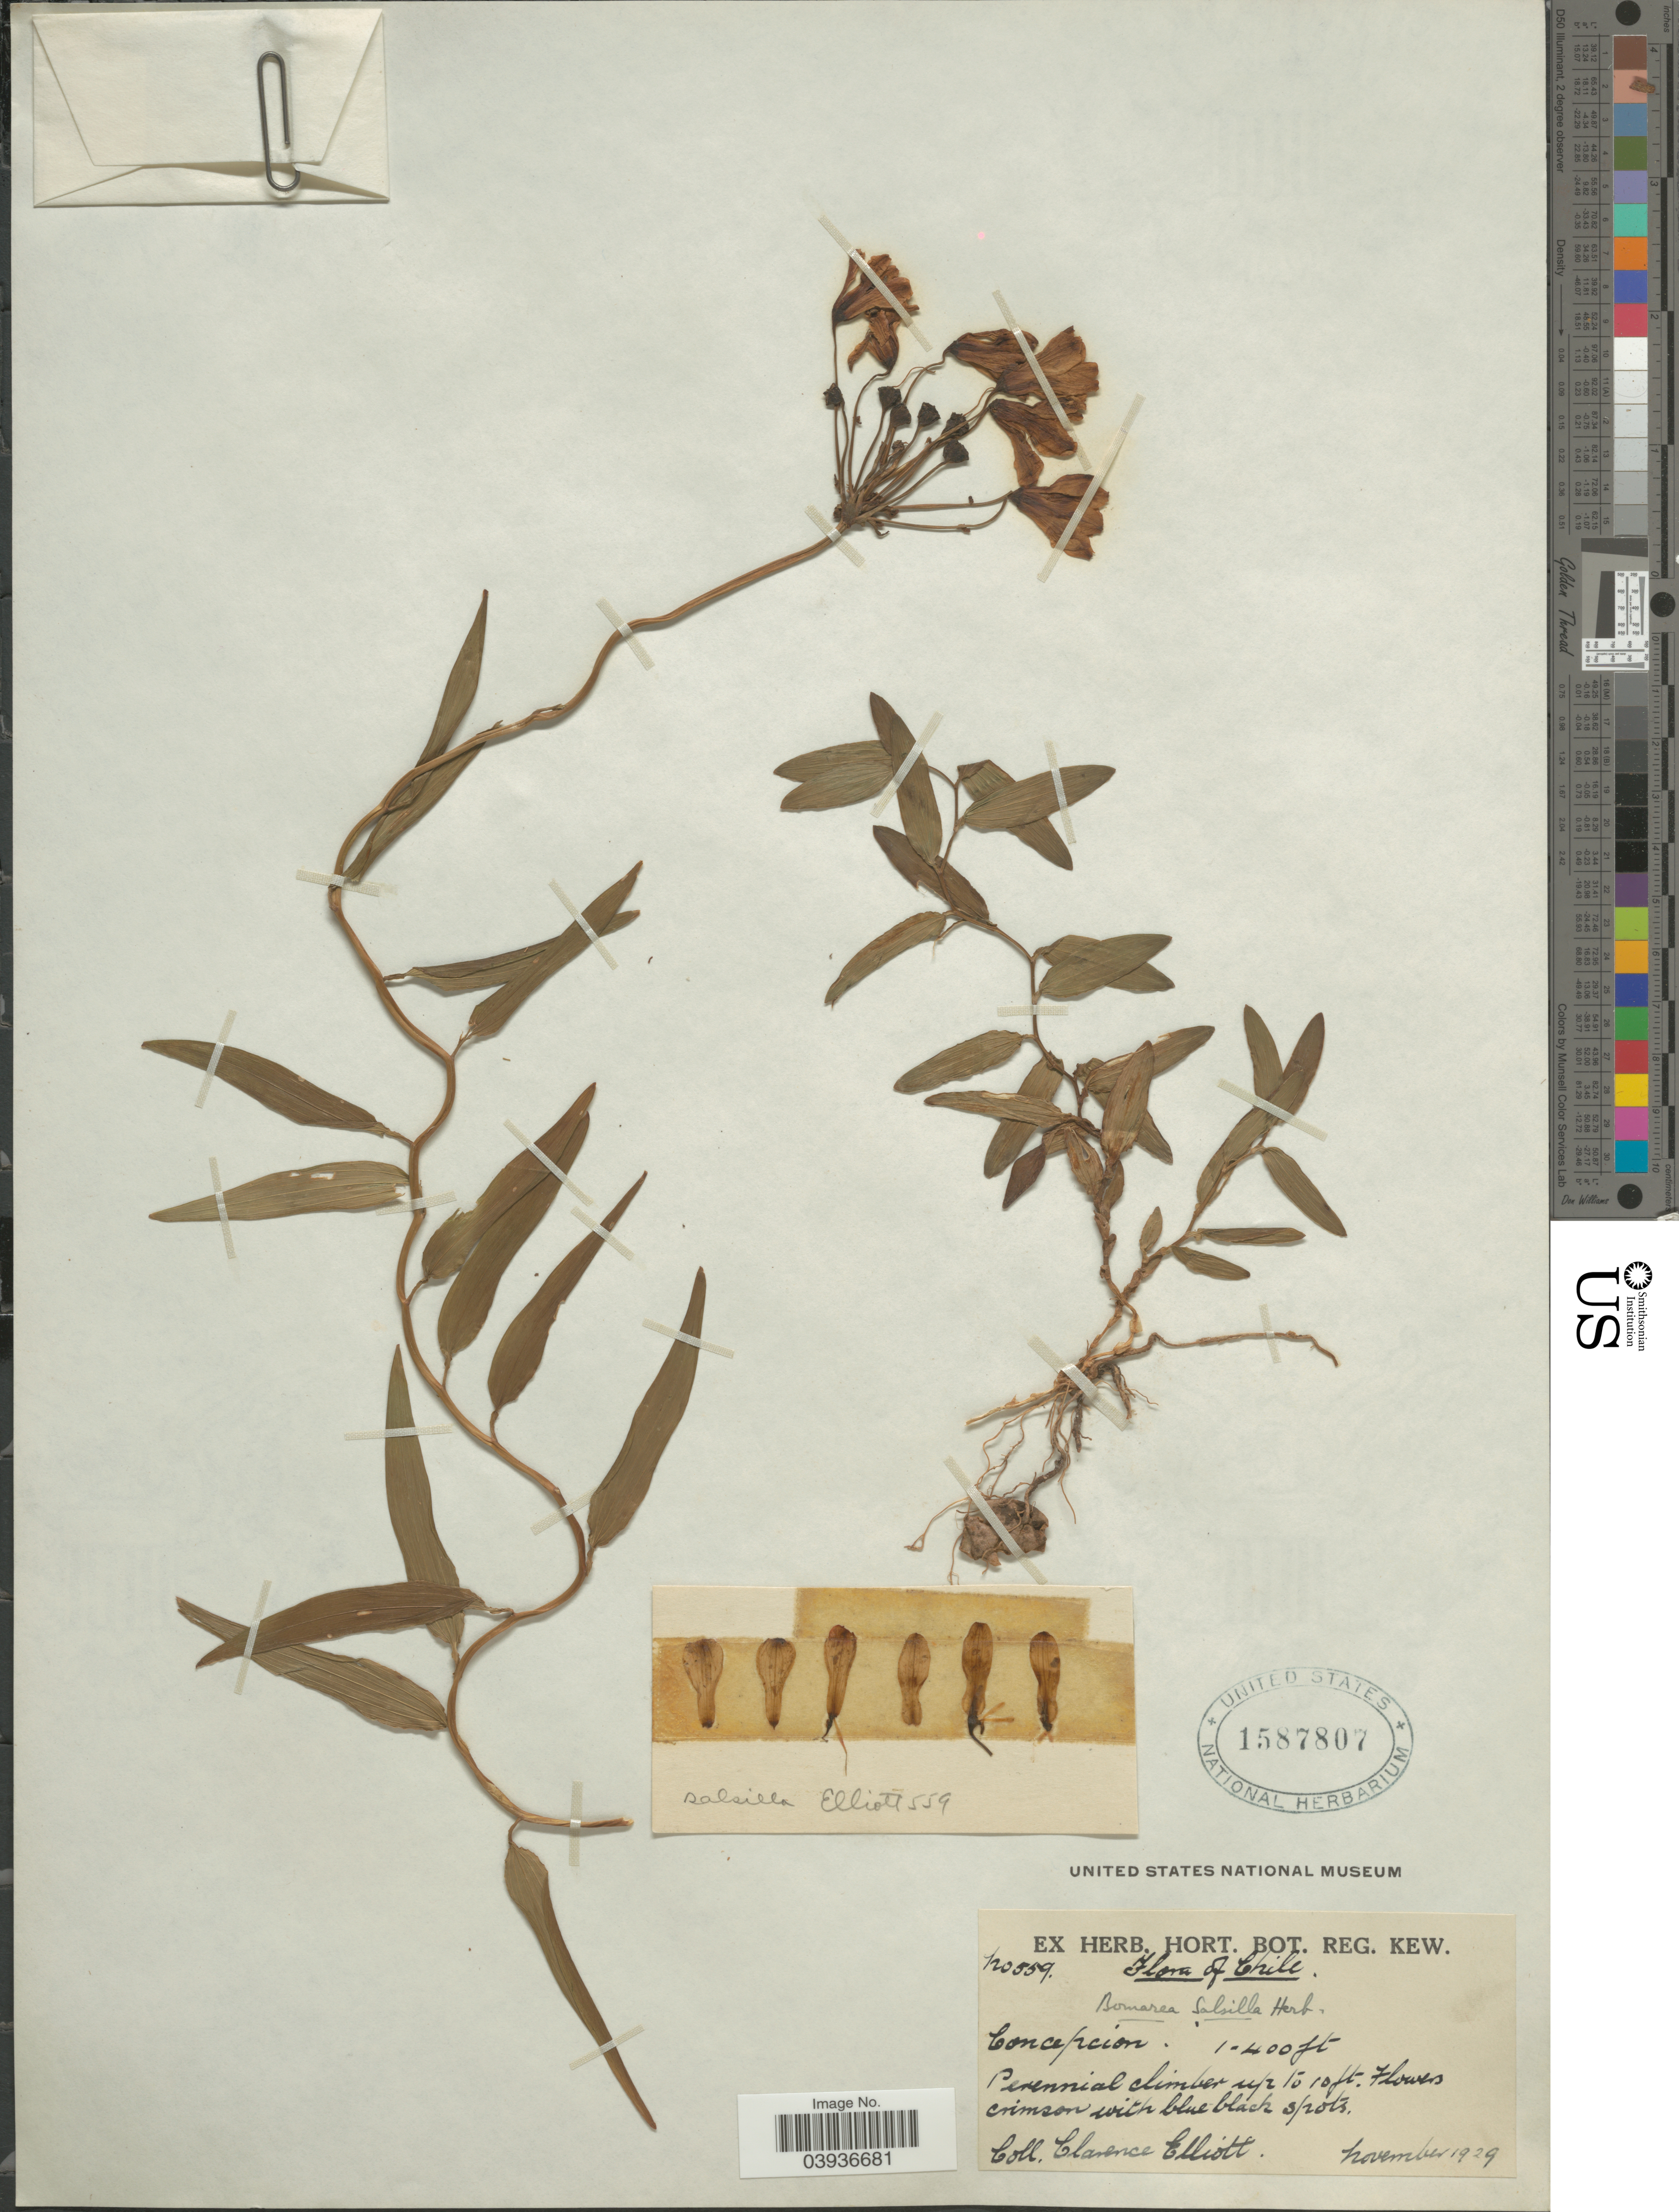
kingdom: Plantae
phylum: Tracheophyta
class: Liliopsida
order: Liliales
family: Alstroemeriaceae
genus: Bomarea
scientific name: Bomarea salsilla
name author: (L.) Mirb.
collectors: C. Elliott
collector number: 559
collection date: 1929-11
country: Chile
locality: Concepcion.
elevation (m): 30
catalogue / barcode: US 1587807